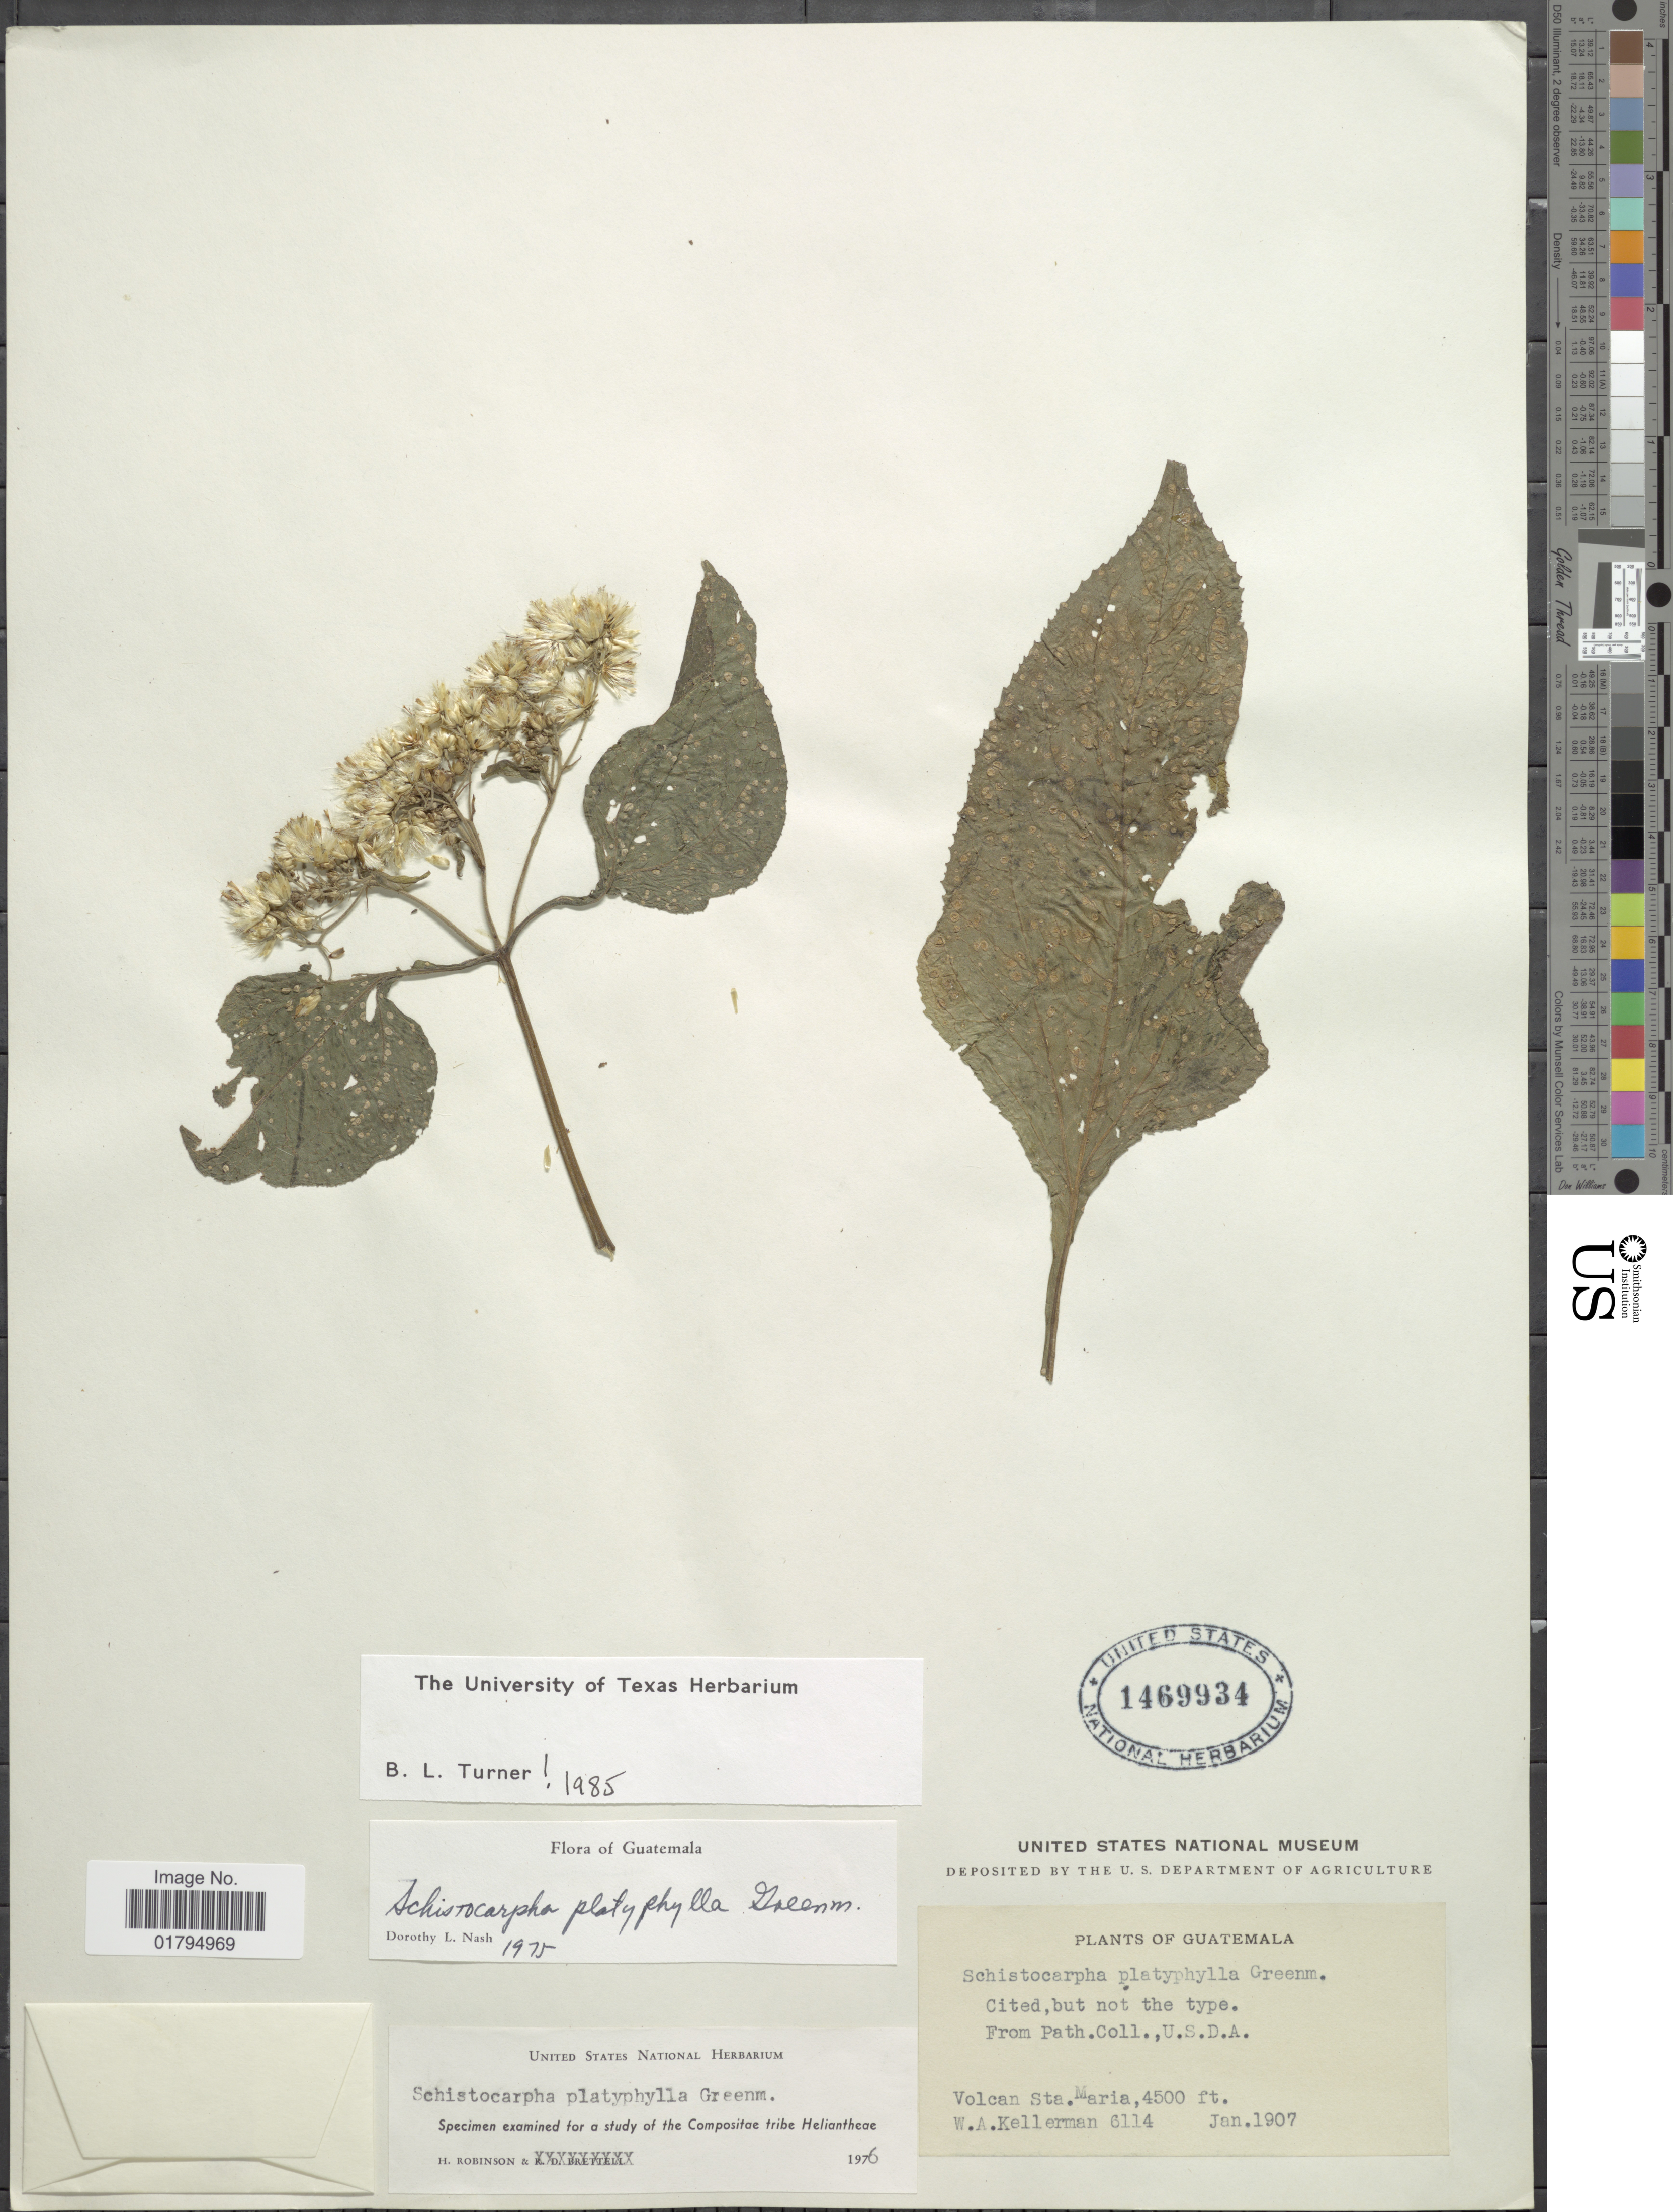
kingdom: Plantae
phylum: Tracheophyta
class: Magnoliopsida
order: Asterales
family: Asteraceae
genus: Schistocarpha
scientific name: Schistocarpha platyphylla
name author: Greenm.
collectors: W. Kellerman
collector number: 6114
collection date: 1907-01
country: Guatemala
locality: Volcano Sta Maria,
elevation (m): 1372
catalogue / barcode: US 1469934